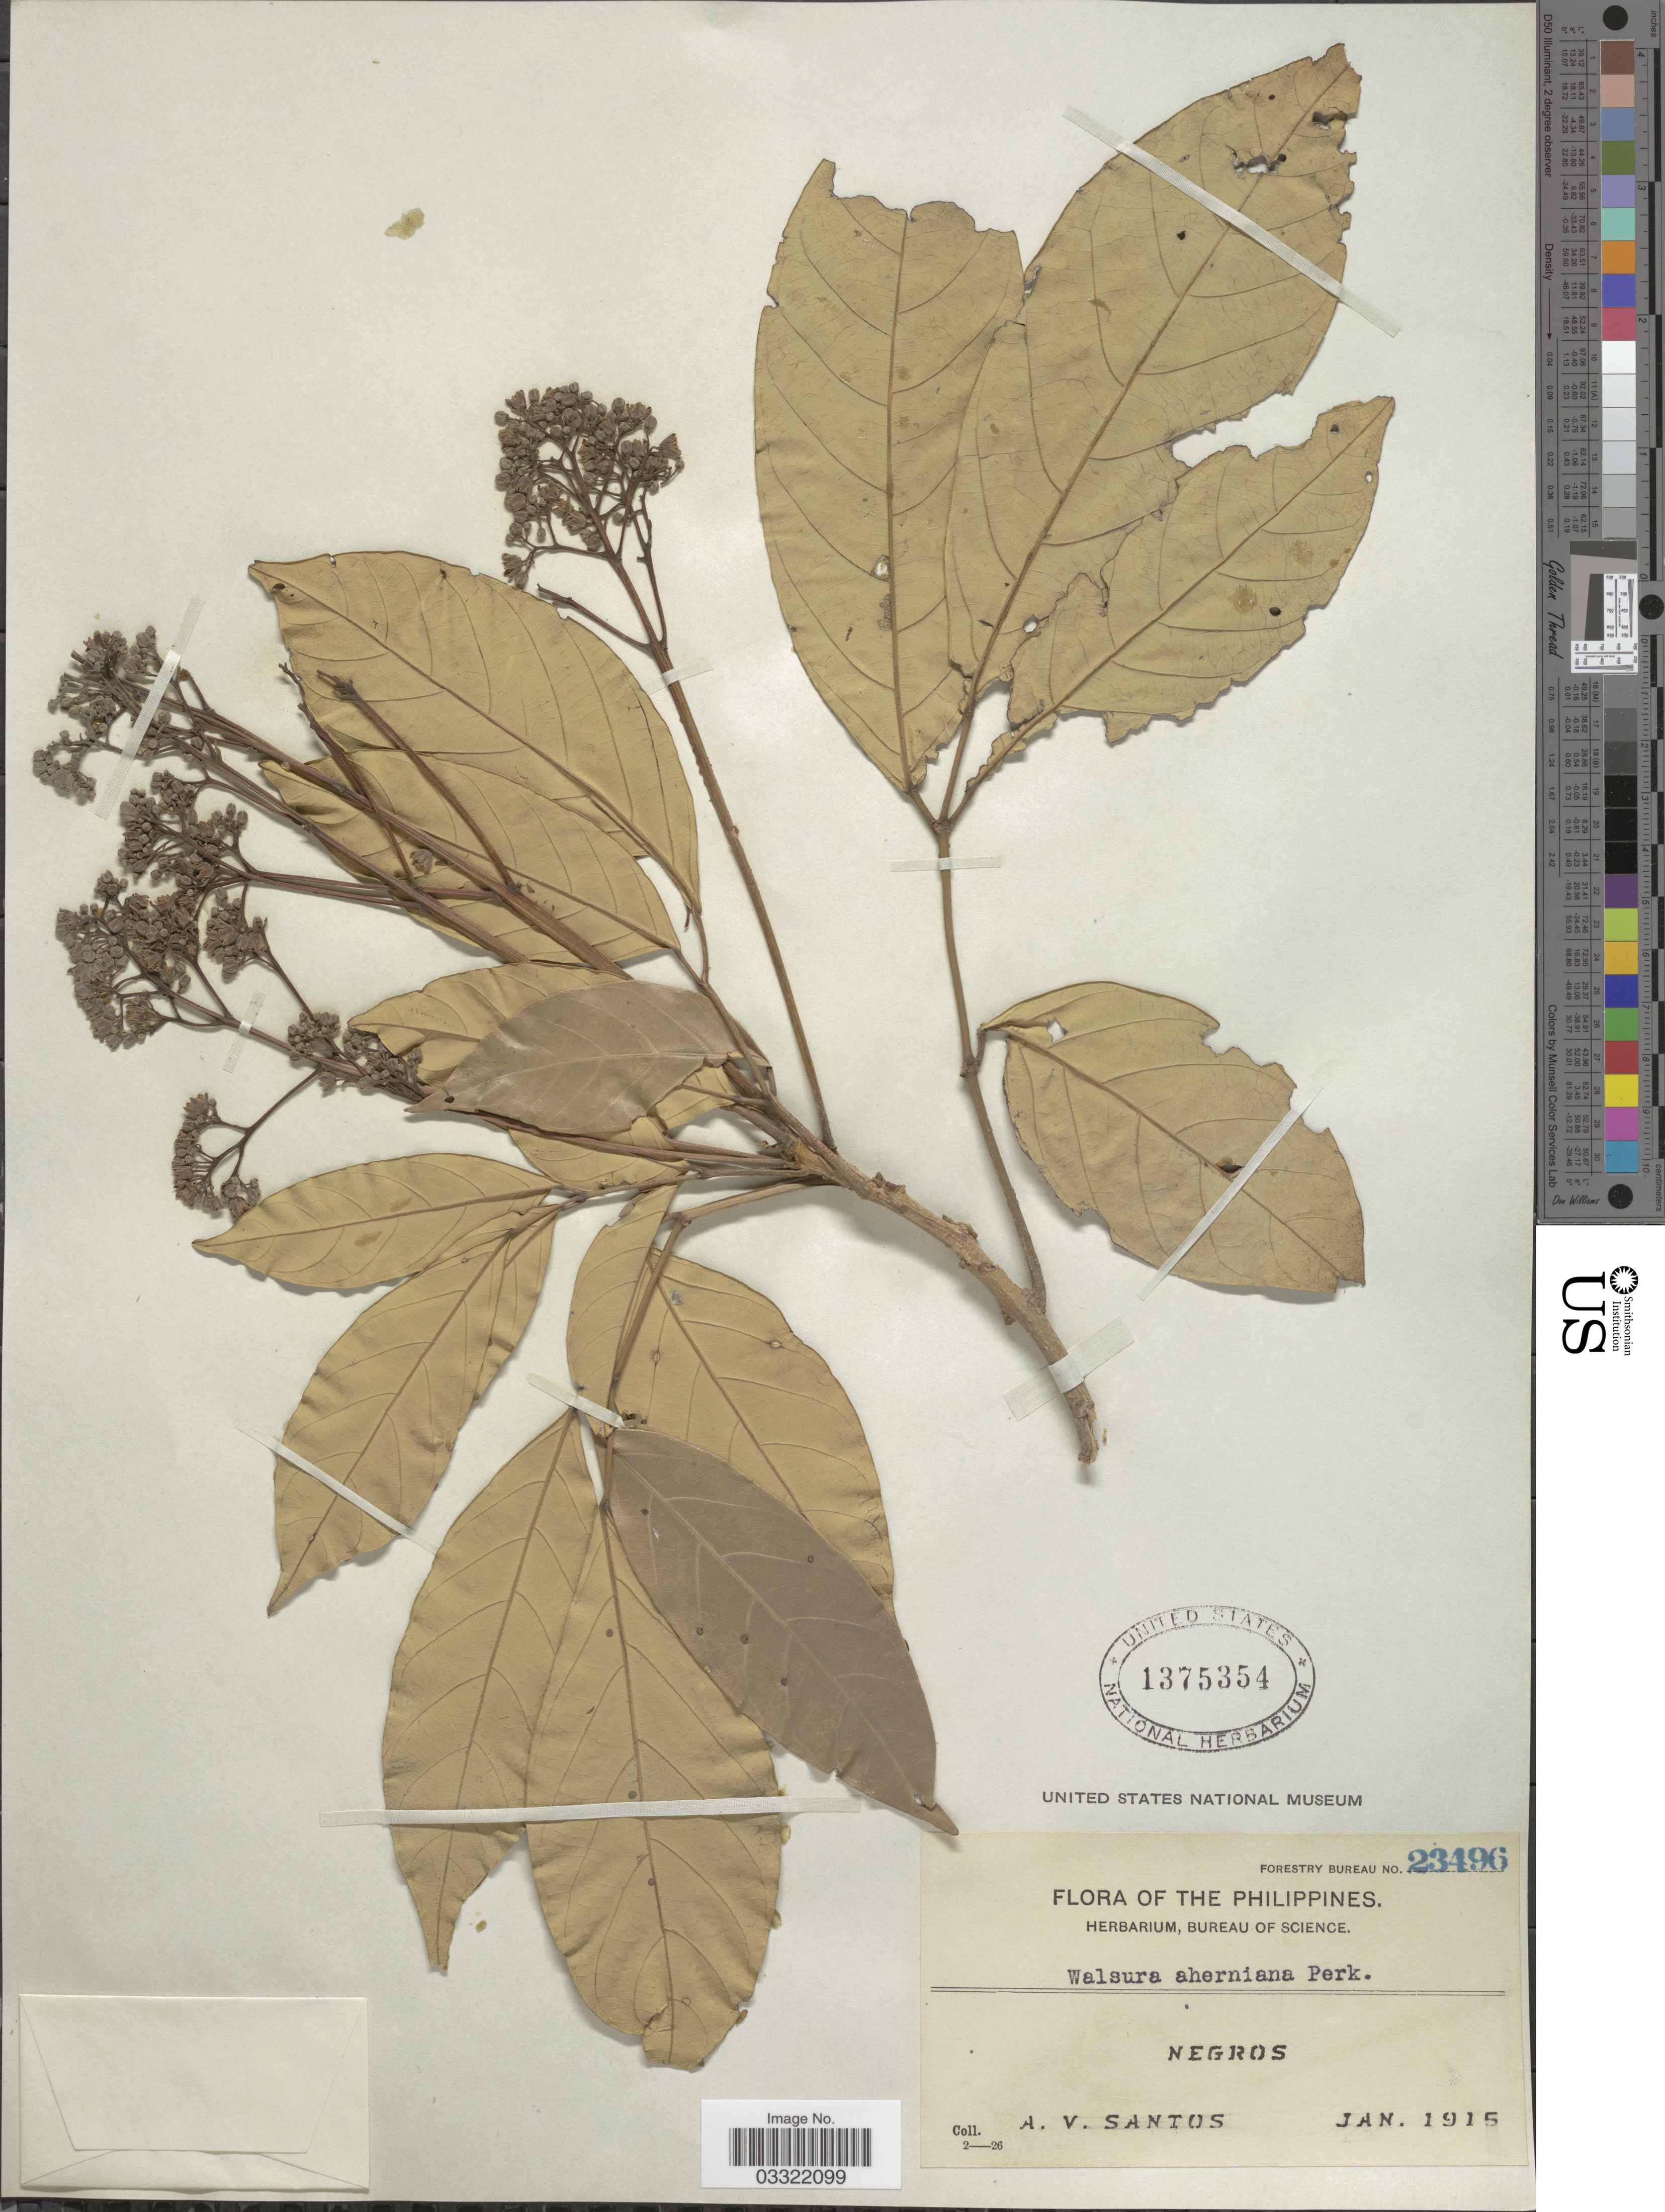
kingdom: Plantae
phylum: Tracheophyta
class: Magnoliopsida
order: Sapindales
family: Meliaceae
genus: Walsura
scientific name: Walsura pinnata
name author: Hassk.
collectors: A. Santos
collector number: Forestry Bureau 23496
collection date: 1915-01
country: Philippines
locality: Negros.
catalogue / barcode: US 1375354